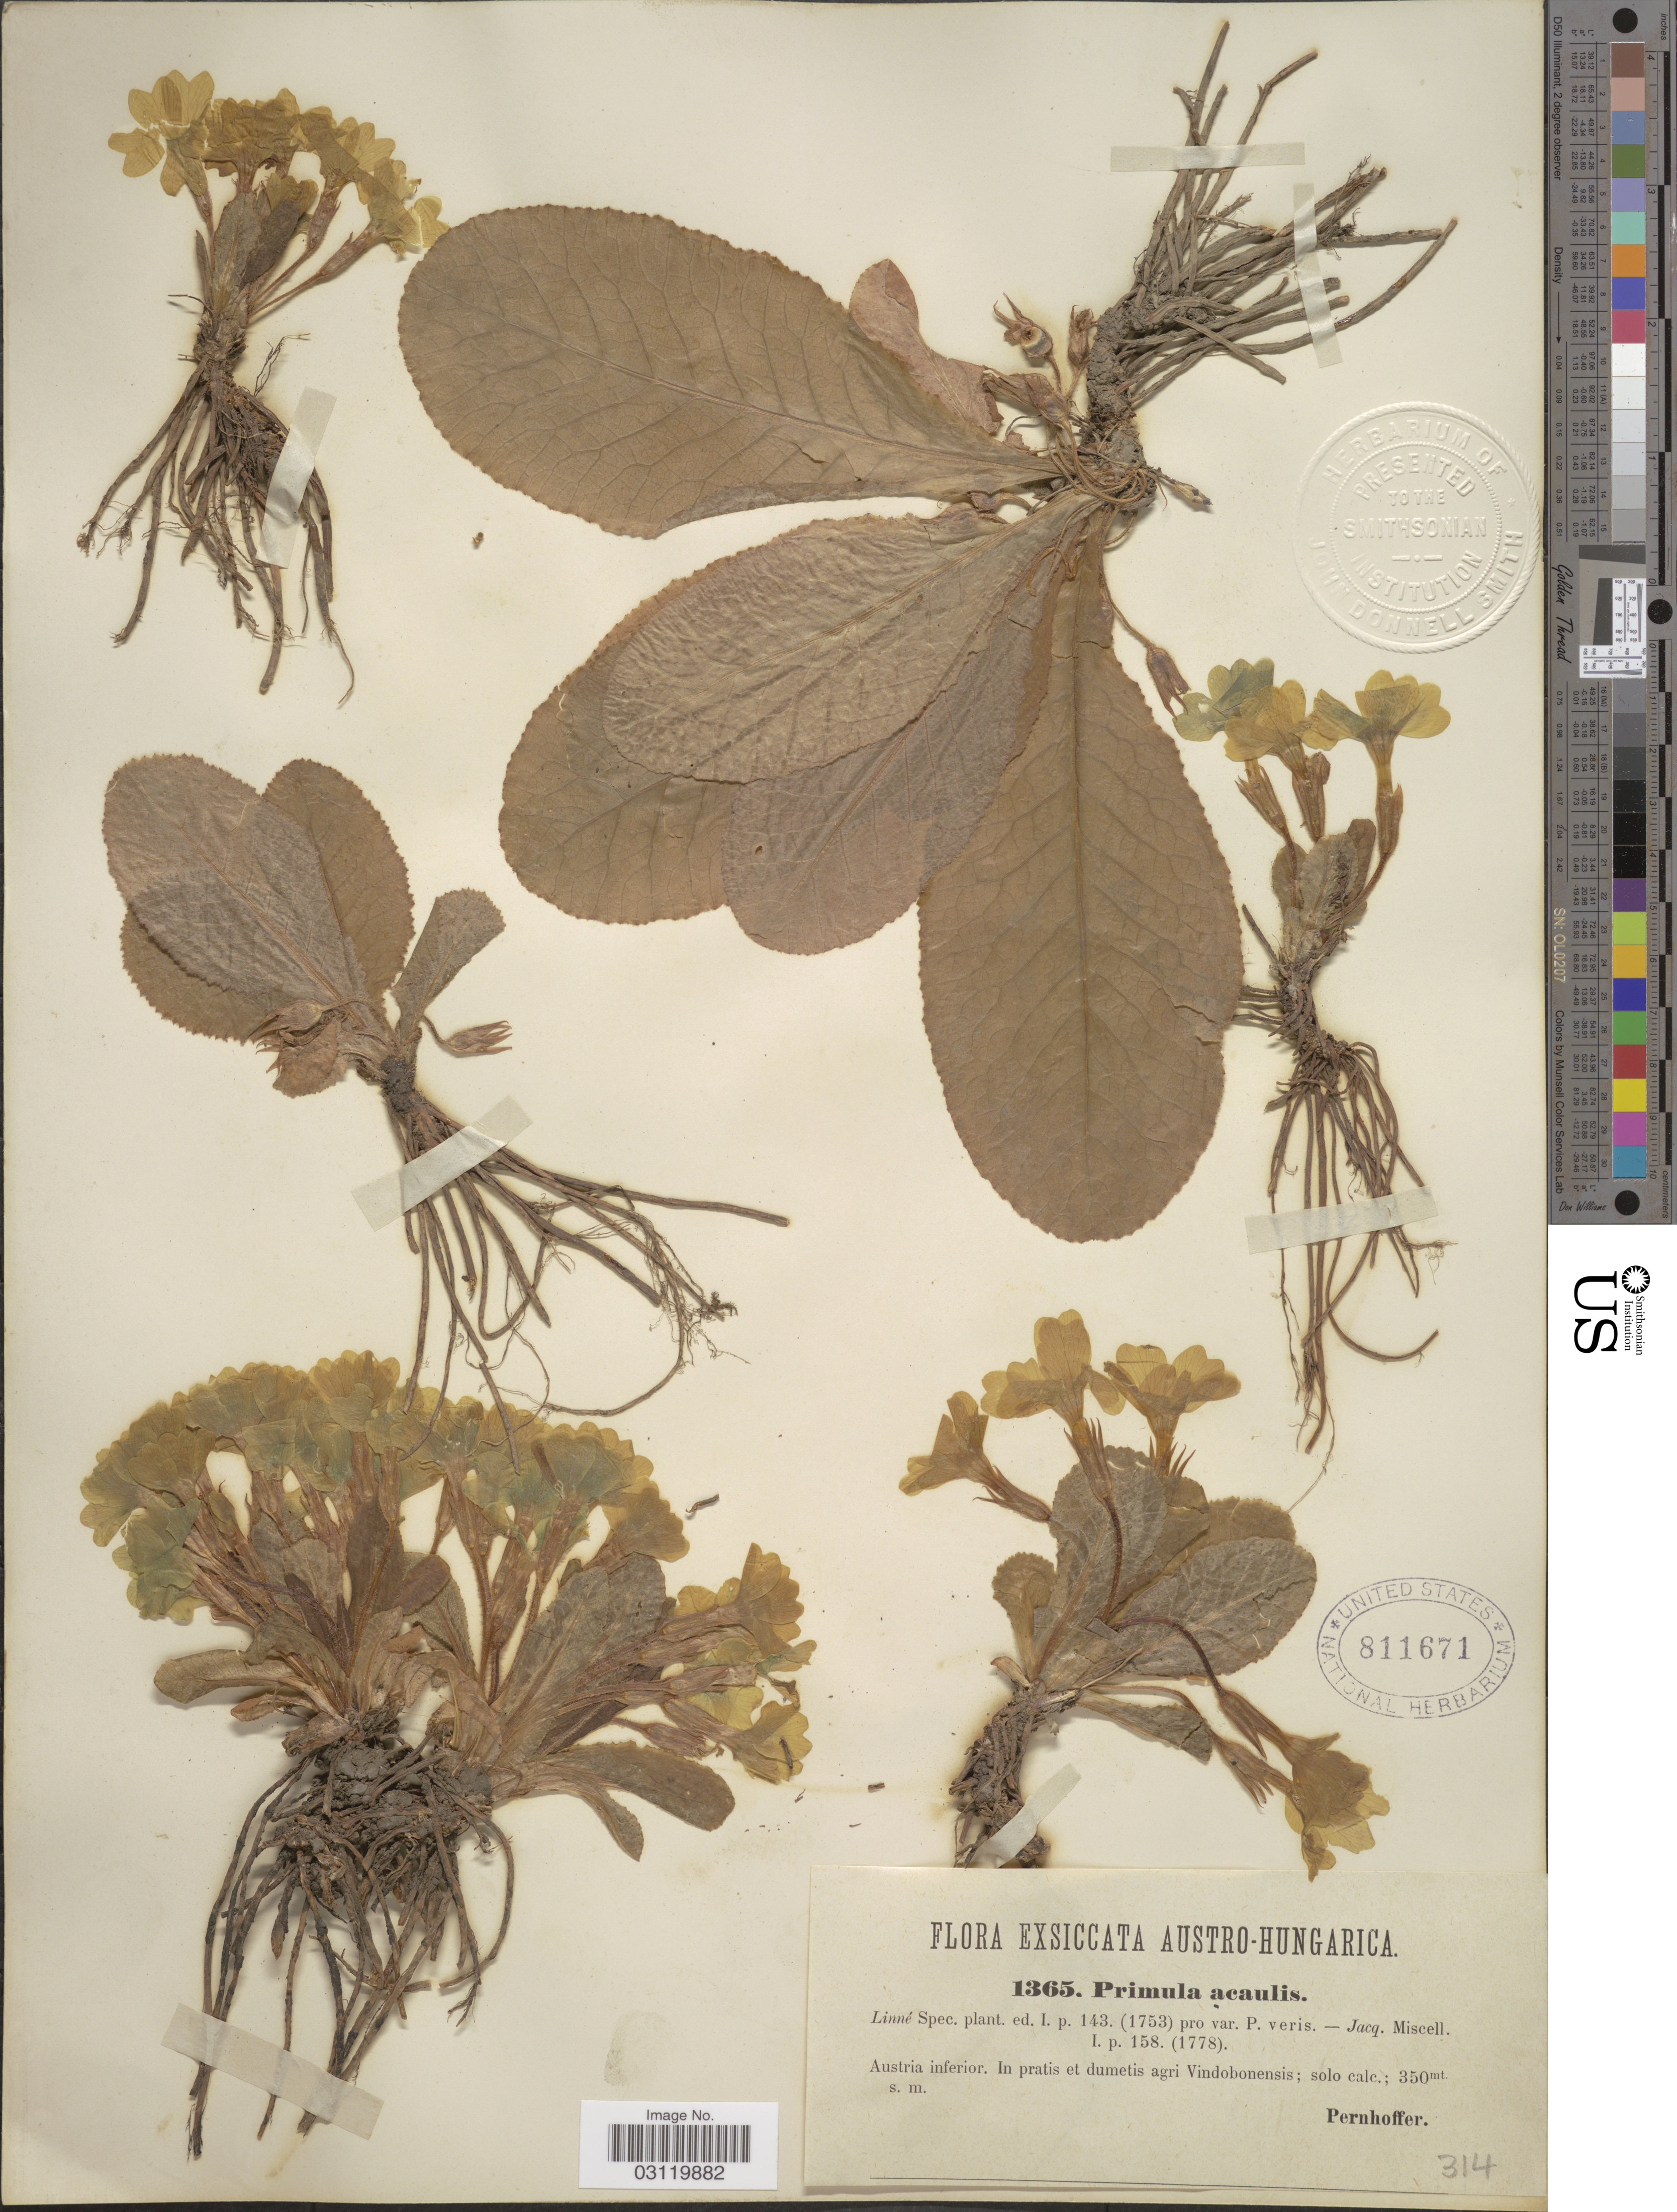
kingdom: Plantae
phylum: Tracheophyta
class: Magnoliopsida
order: Ericales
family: Primulaceae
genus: Primula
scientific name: Primula acaulis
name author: (L.) Hill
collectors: Pernhoffer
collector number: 1365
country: Austria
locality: Austro-Hungarica, In pratis et dumetis agri Vindobonensis.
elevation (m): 350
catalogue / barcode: US 811671